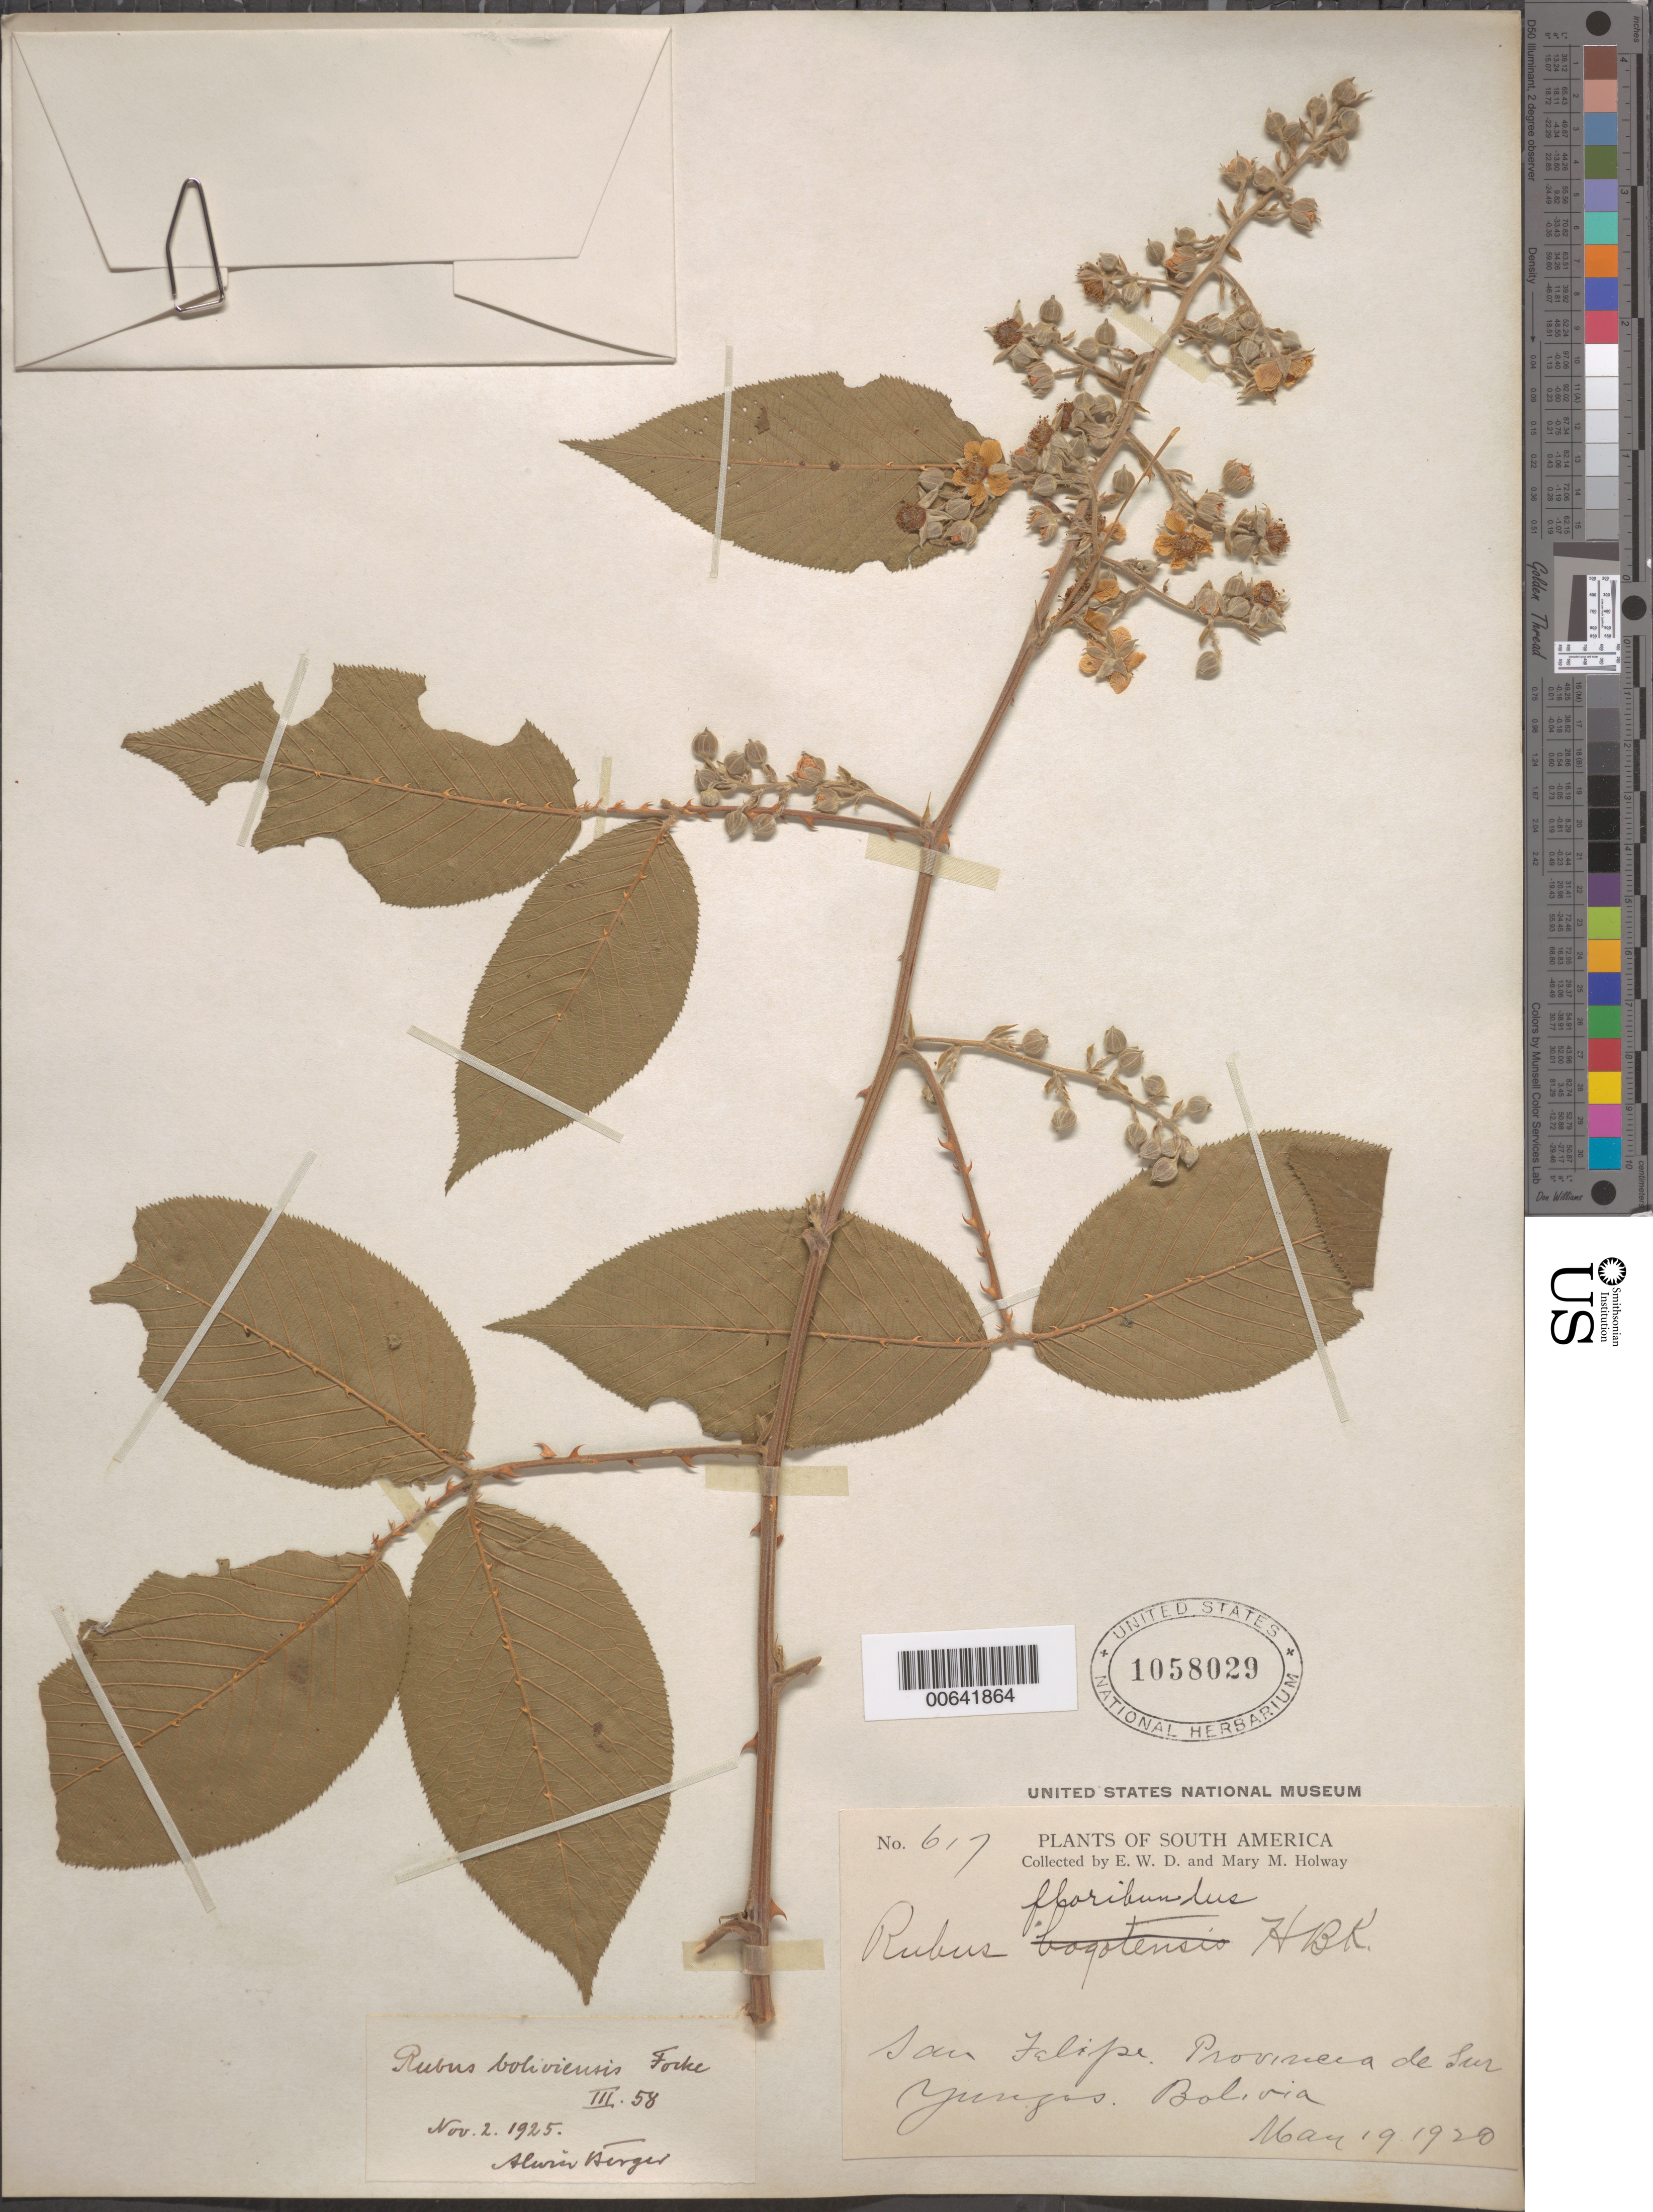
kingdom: Plantae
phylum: Tracheophyta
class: Magnoliopsida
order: Rosales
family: Rosaceae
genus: Rubus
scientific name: Rubus boliviensis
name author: Focke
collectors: E. W. D. Holway & M. M. Holway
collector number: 617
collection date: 1920-05-19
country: Bolivia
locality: San Felipe, Provincia de Sur Yungas.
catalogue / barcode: US 1058029